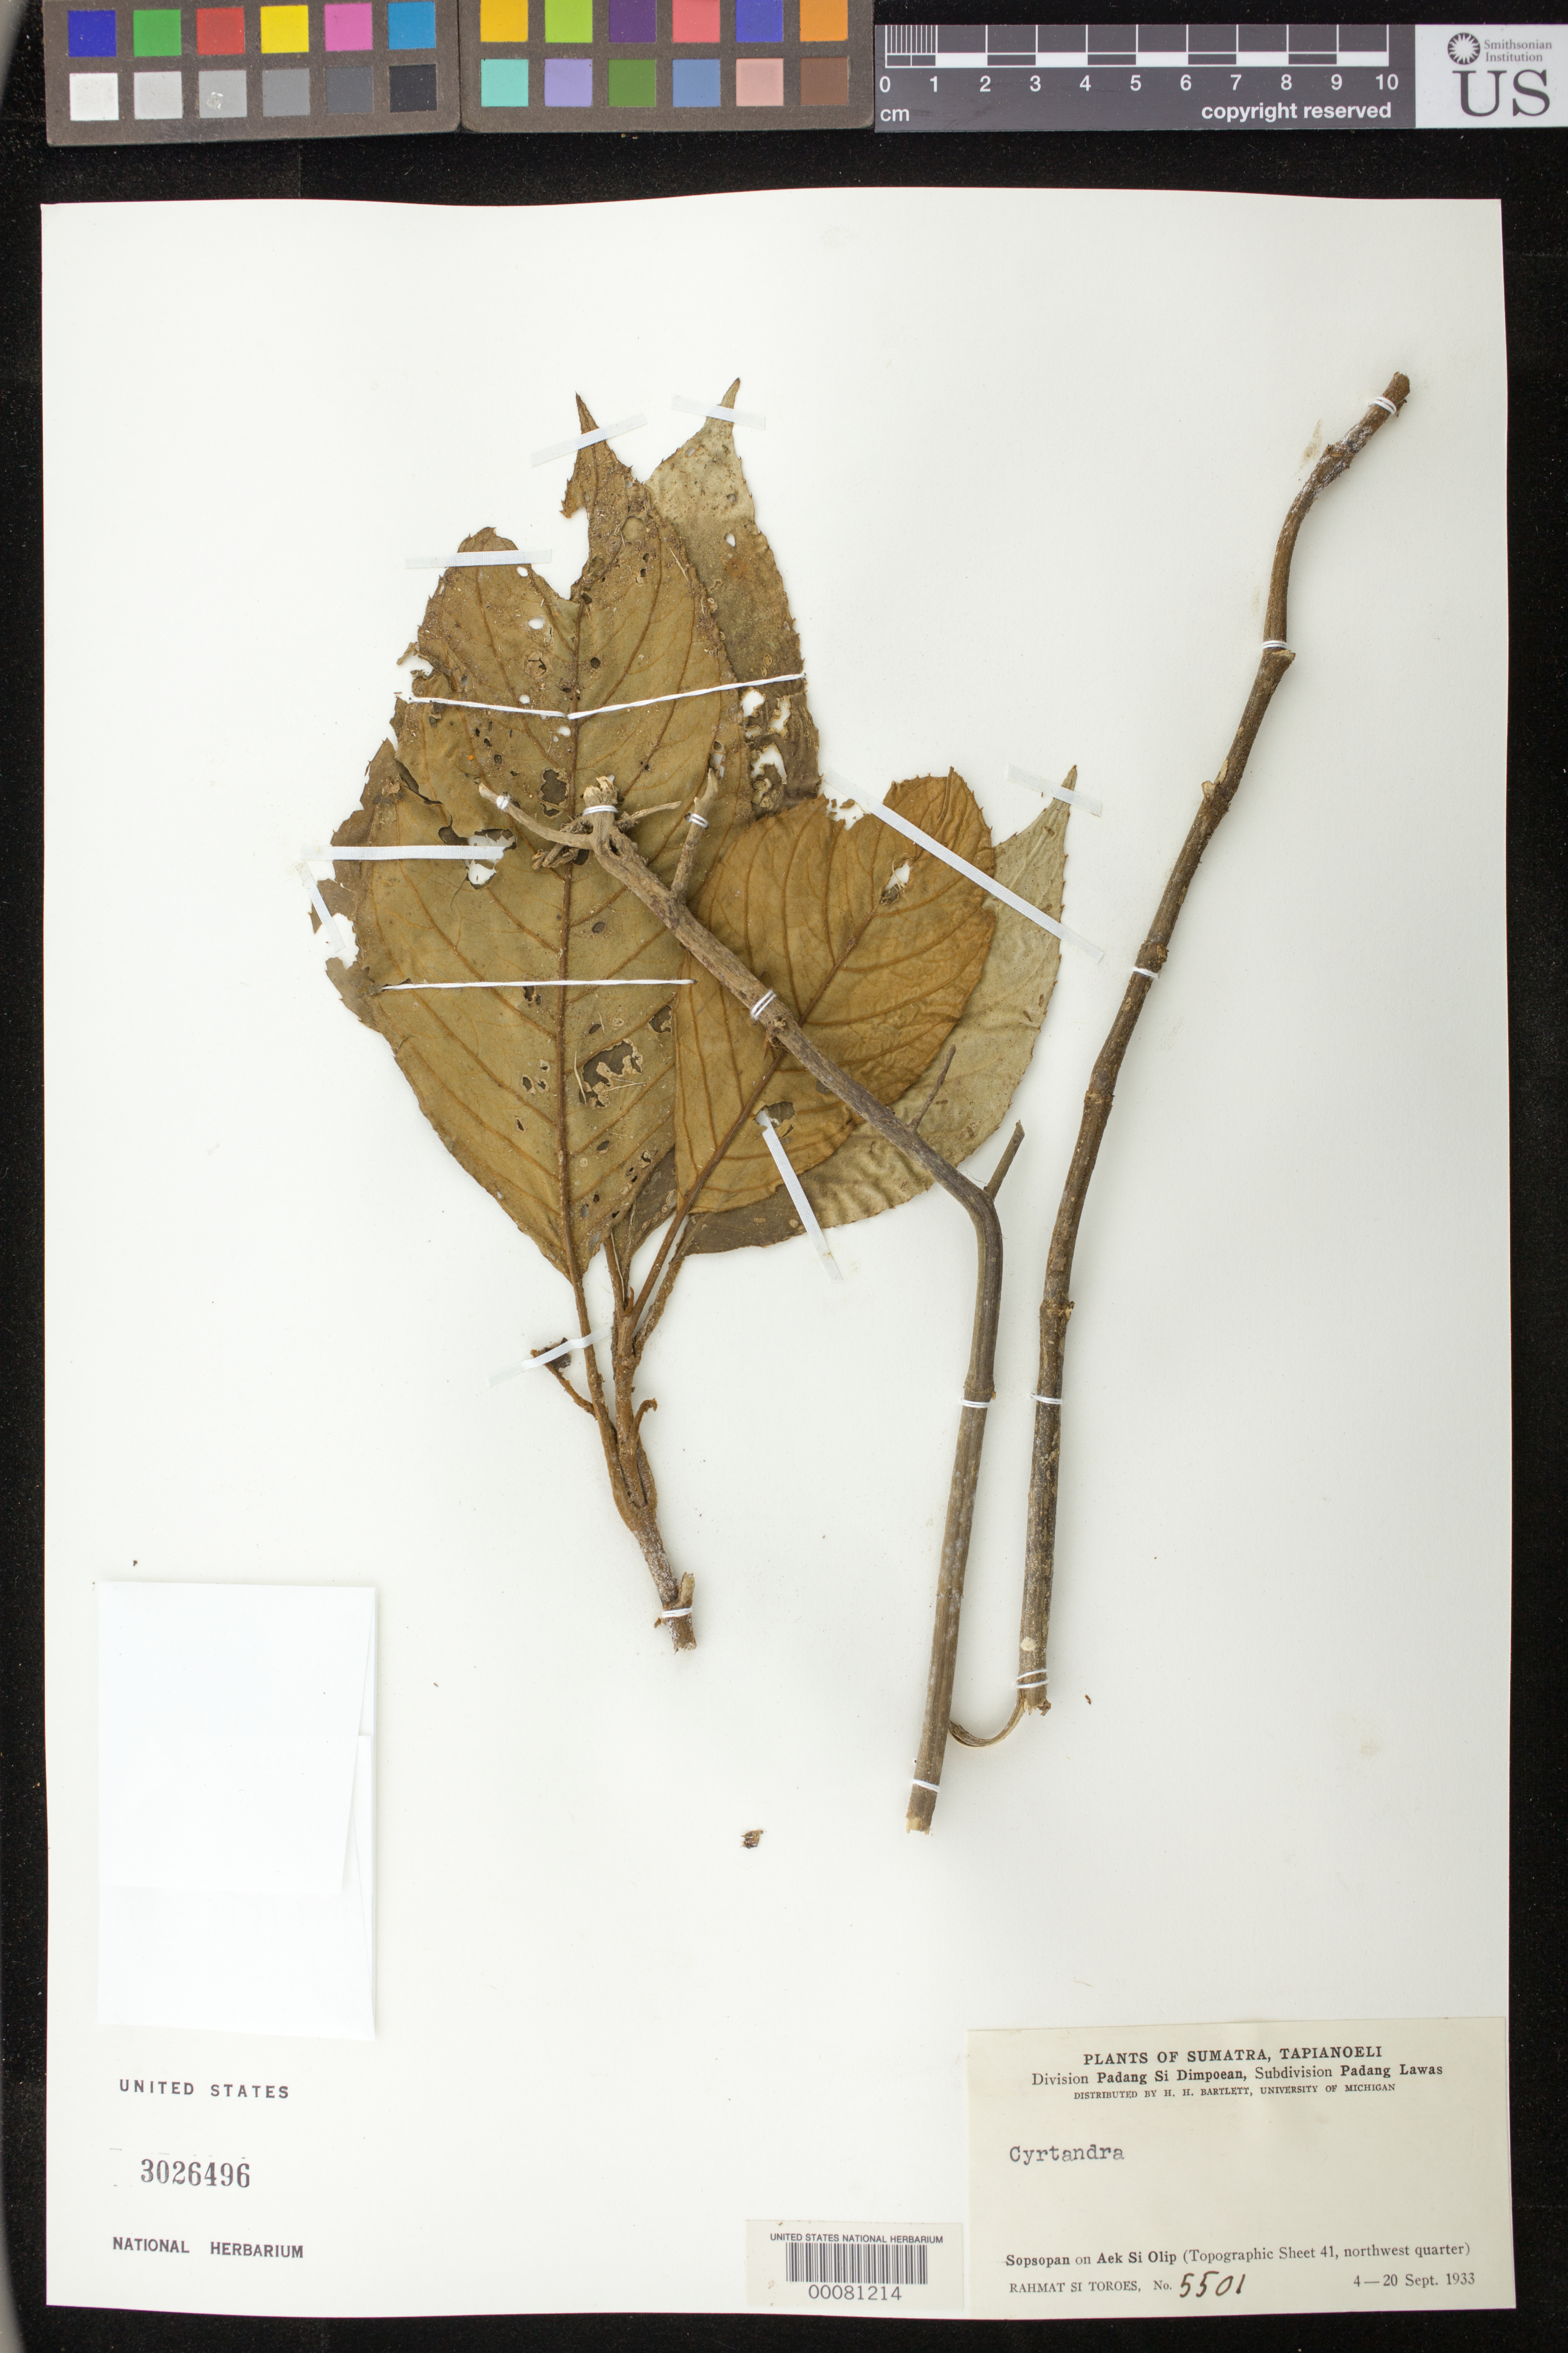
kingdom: Plantae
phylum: Tracheophyta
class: Magnoliopsida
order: Lamiales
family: Gesneriaceae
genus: Cyrtandra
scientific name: Cyrtandra sp.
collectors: Rahmat Si Boeea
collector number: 5501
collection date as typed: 04-20 Sep 1933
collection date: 1933-09-04/1933-09-20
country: Indonesia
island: Sumatra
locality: Tapianoeli, sopsopan on aek si olip (topographic sheet 41, nw quarter)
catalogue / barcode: US 3026496